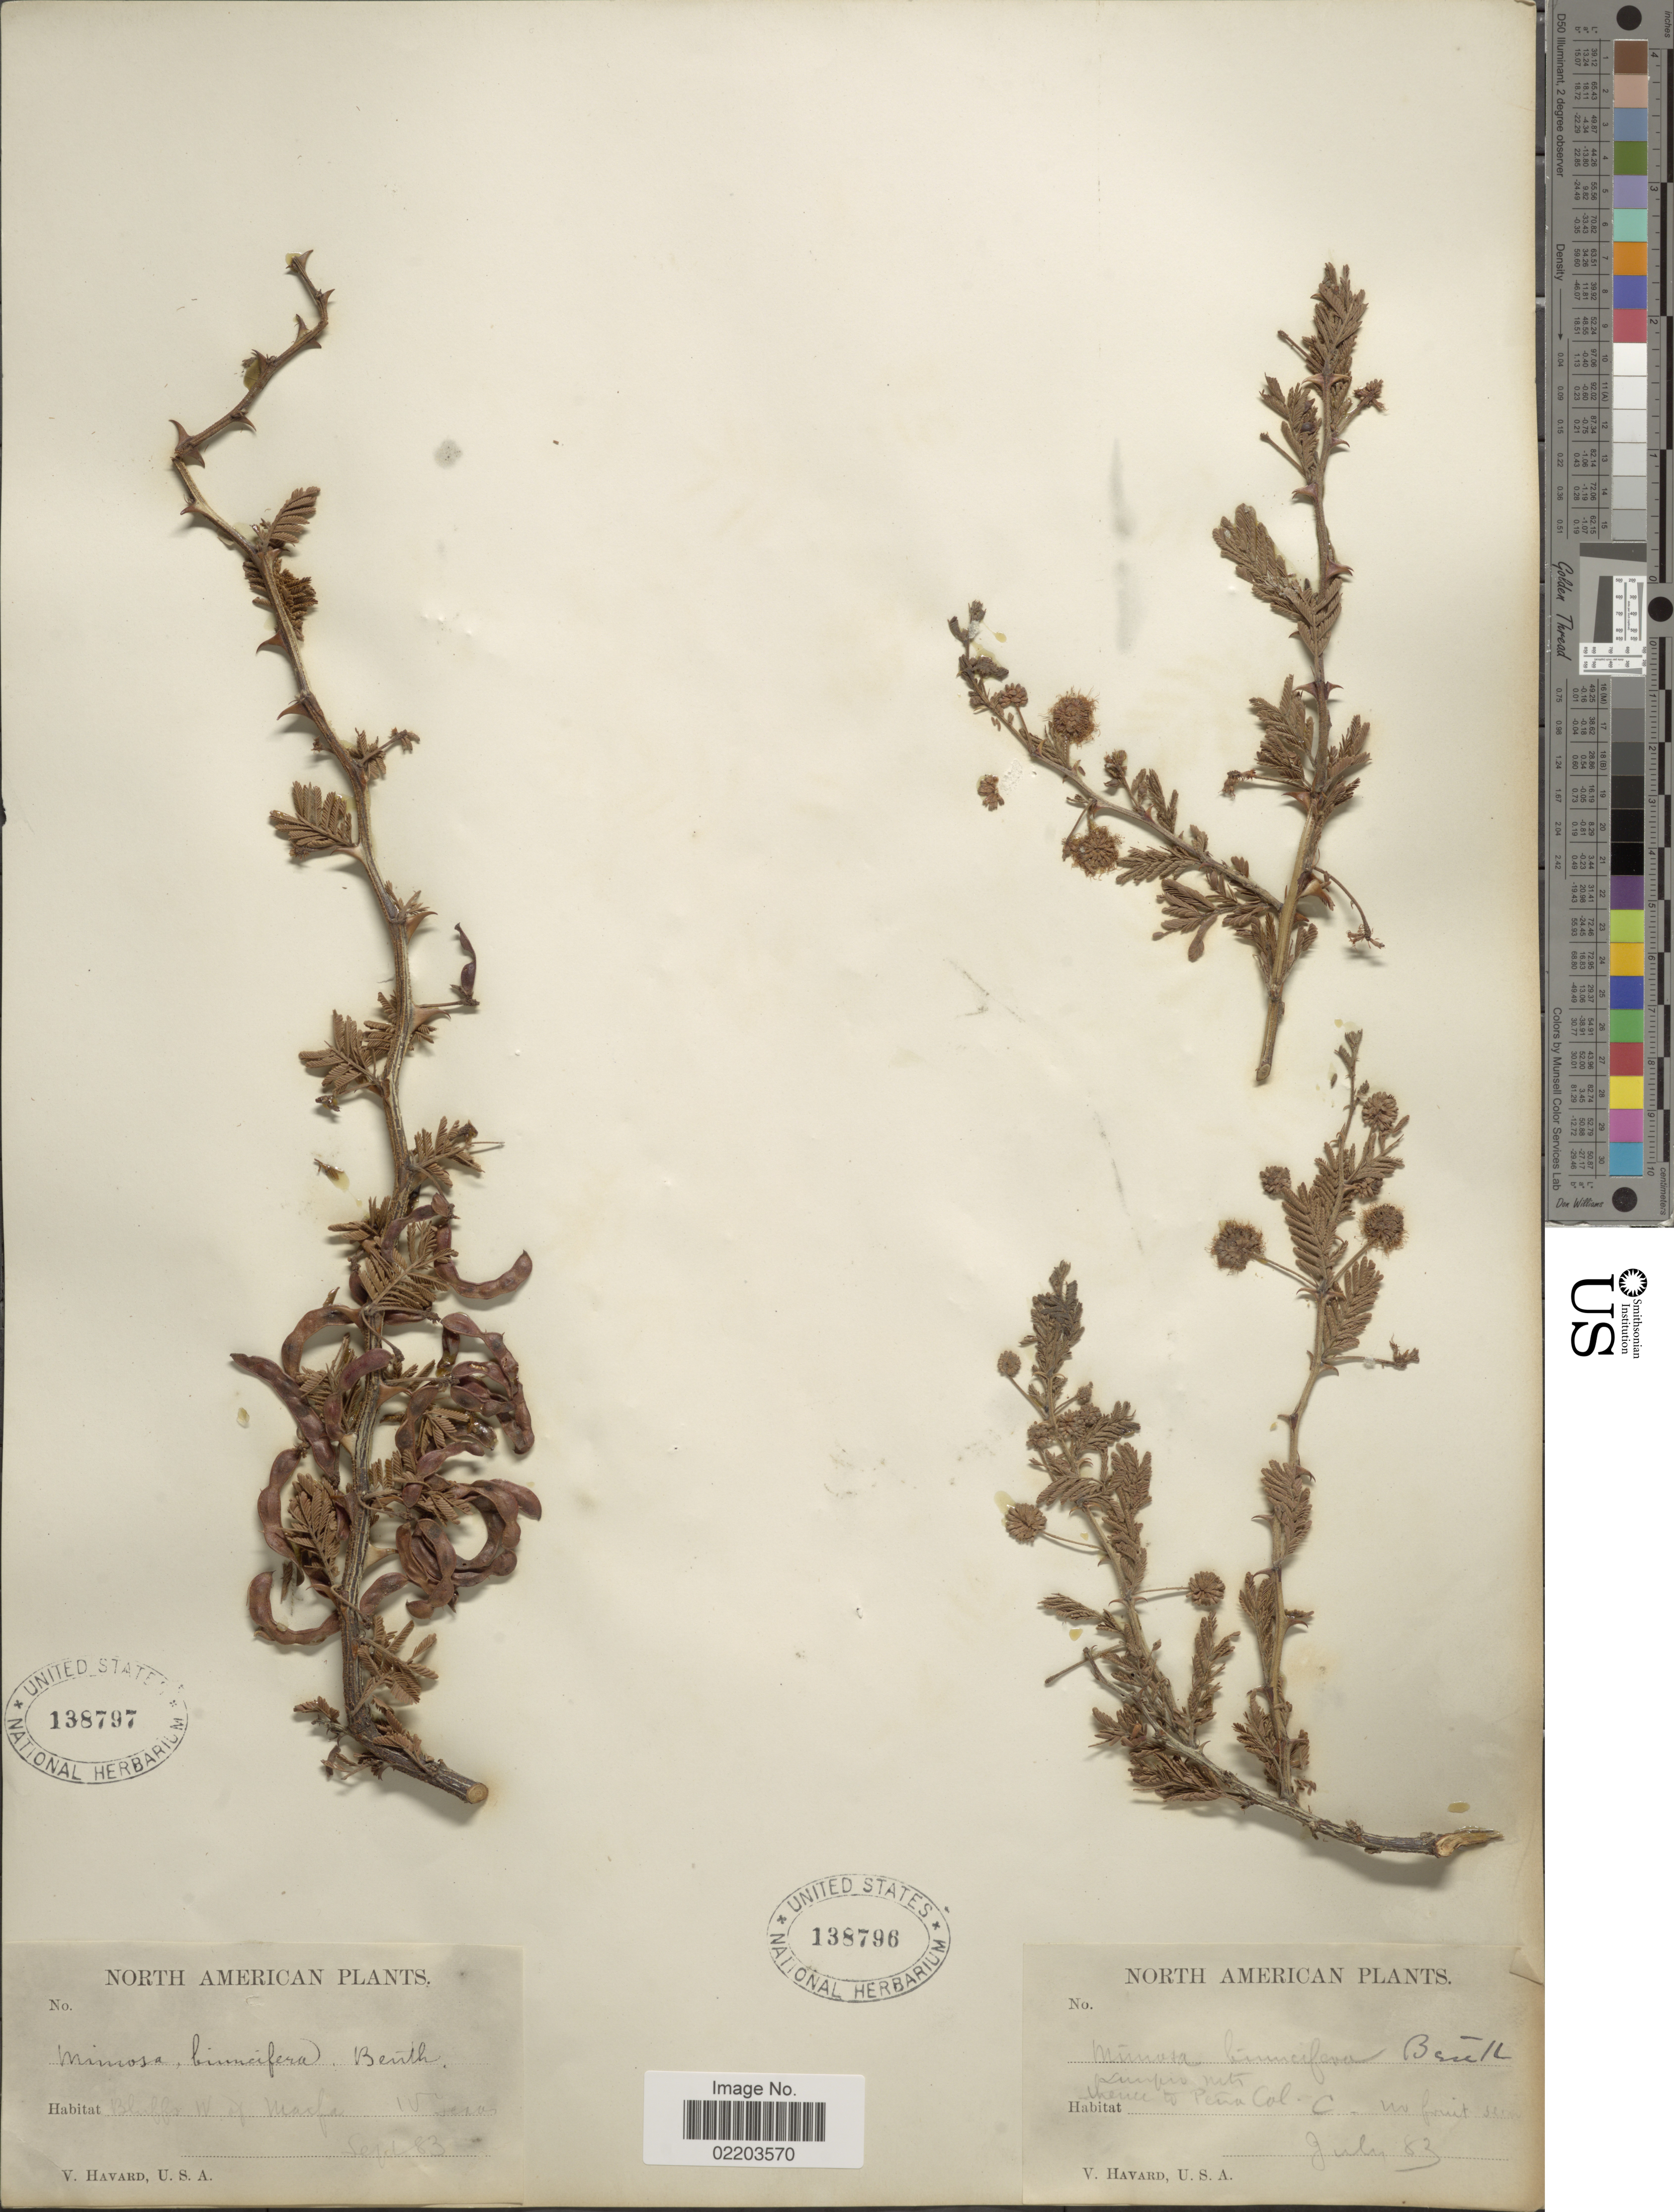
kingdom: Plantae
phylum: Tracheophyta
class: Magnoliopsida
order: Fabales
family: Fabaceae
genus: Mimosa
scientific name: Mimosa biuncifera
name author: Benth.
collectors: V. Havard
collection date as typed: Transcribed d/m/y: /7/83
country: United States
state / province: Colorado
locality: Limpio Mts to Peña Col C.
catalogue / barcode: US 138796-2